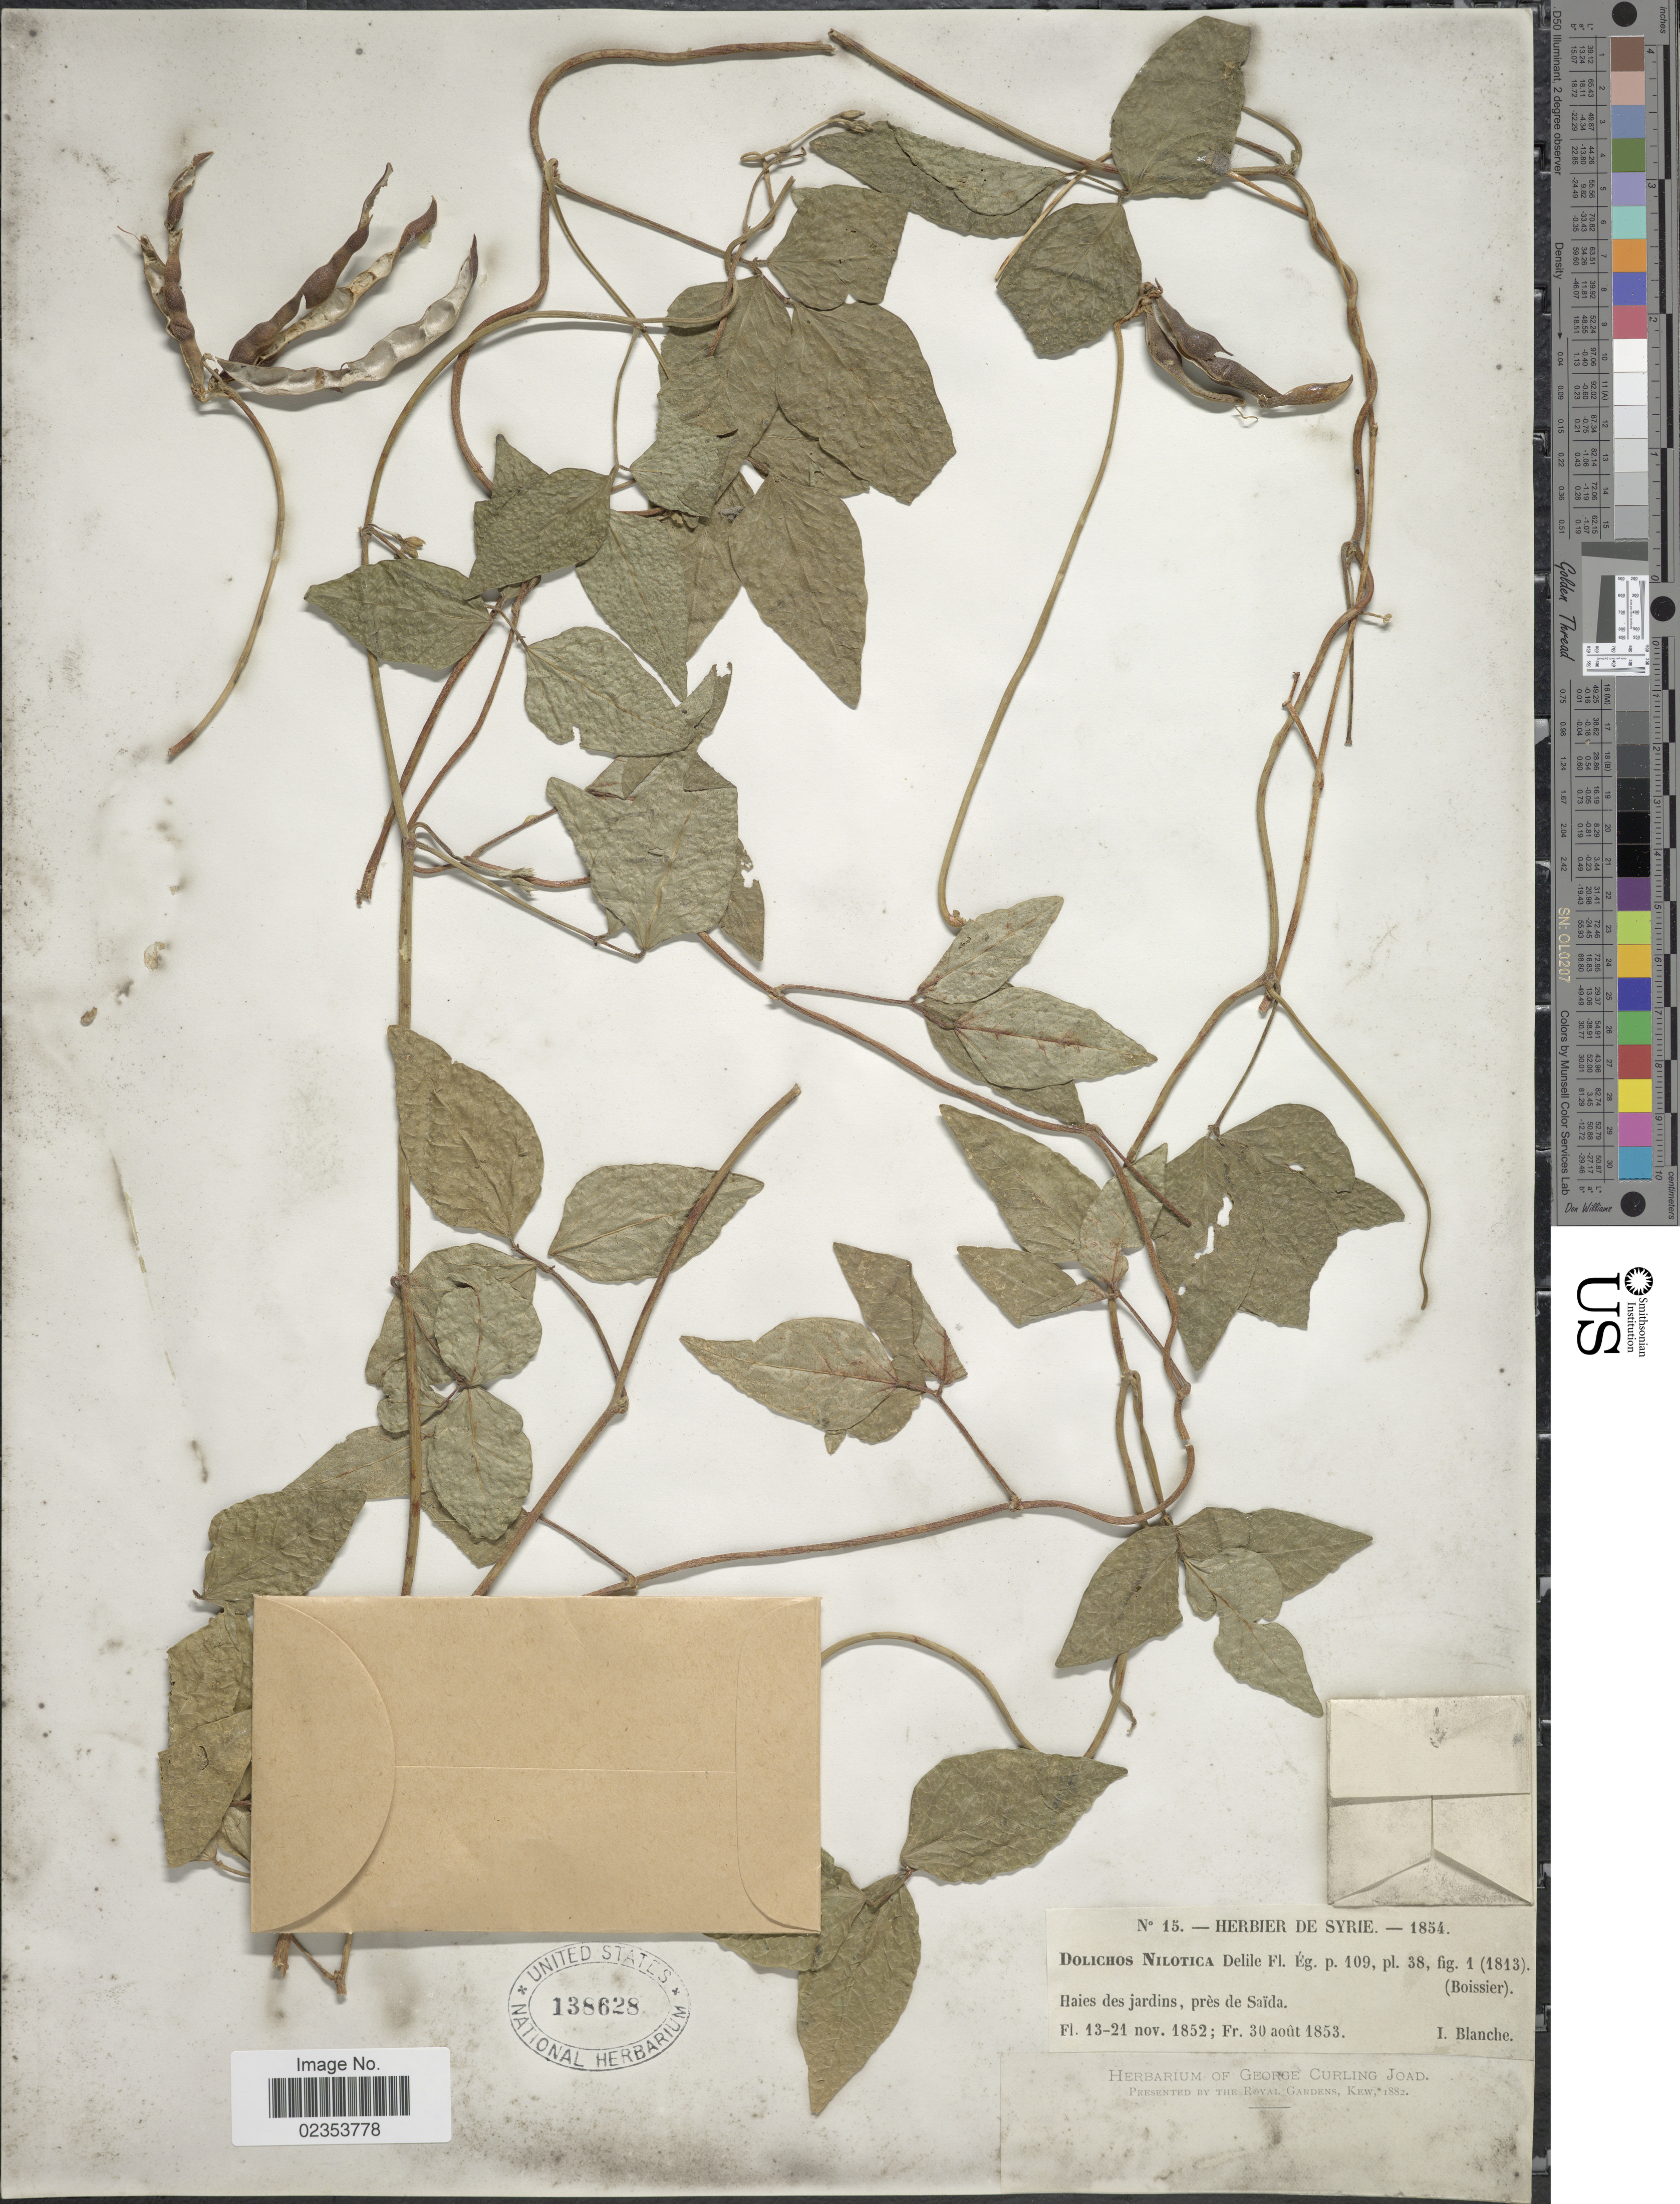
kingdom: Plantae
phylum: Tracheophyta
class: Magnoliopsida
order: Fabales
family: Fabaceae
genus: Vigna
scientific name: Vigna nilotica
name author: (Delile) Hook. f.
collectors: I. Blanche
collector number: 15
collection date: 1852-11-13/1853-08-30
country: Algeria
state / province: Saïda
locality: Haies des jardins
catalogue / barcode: US 138628